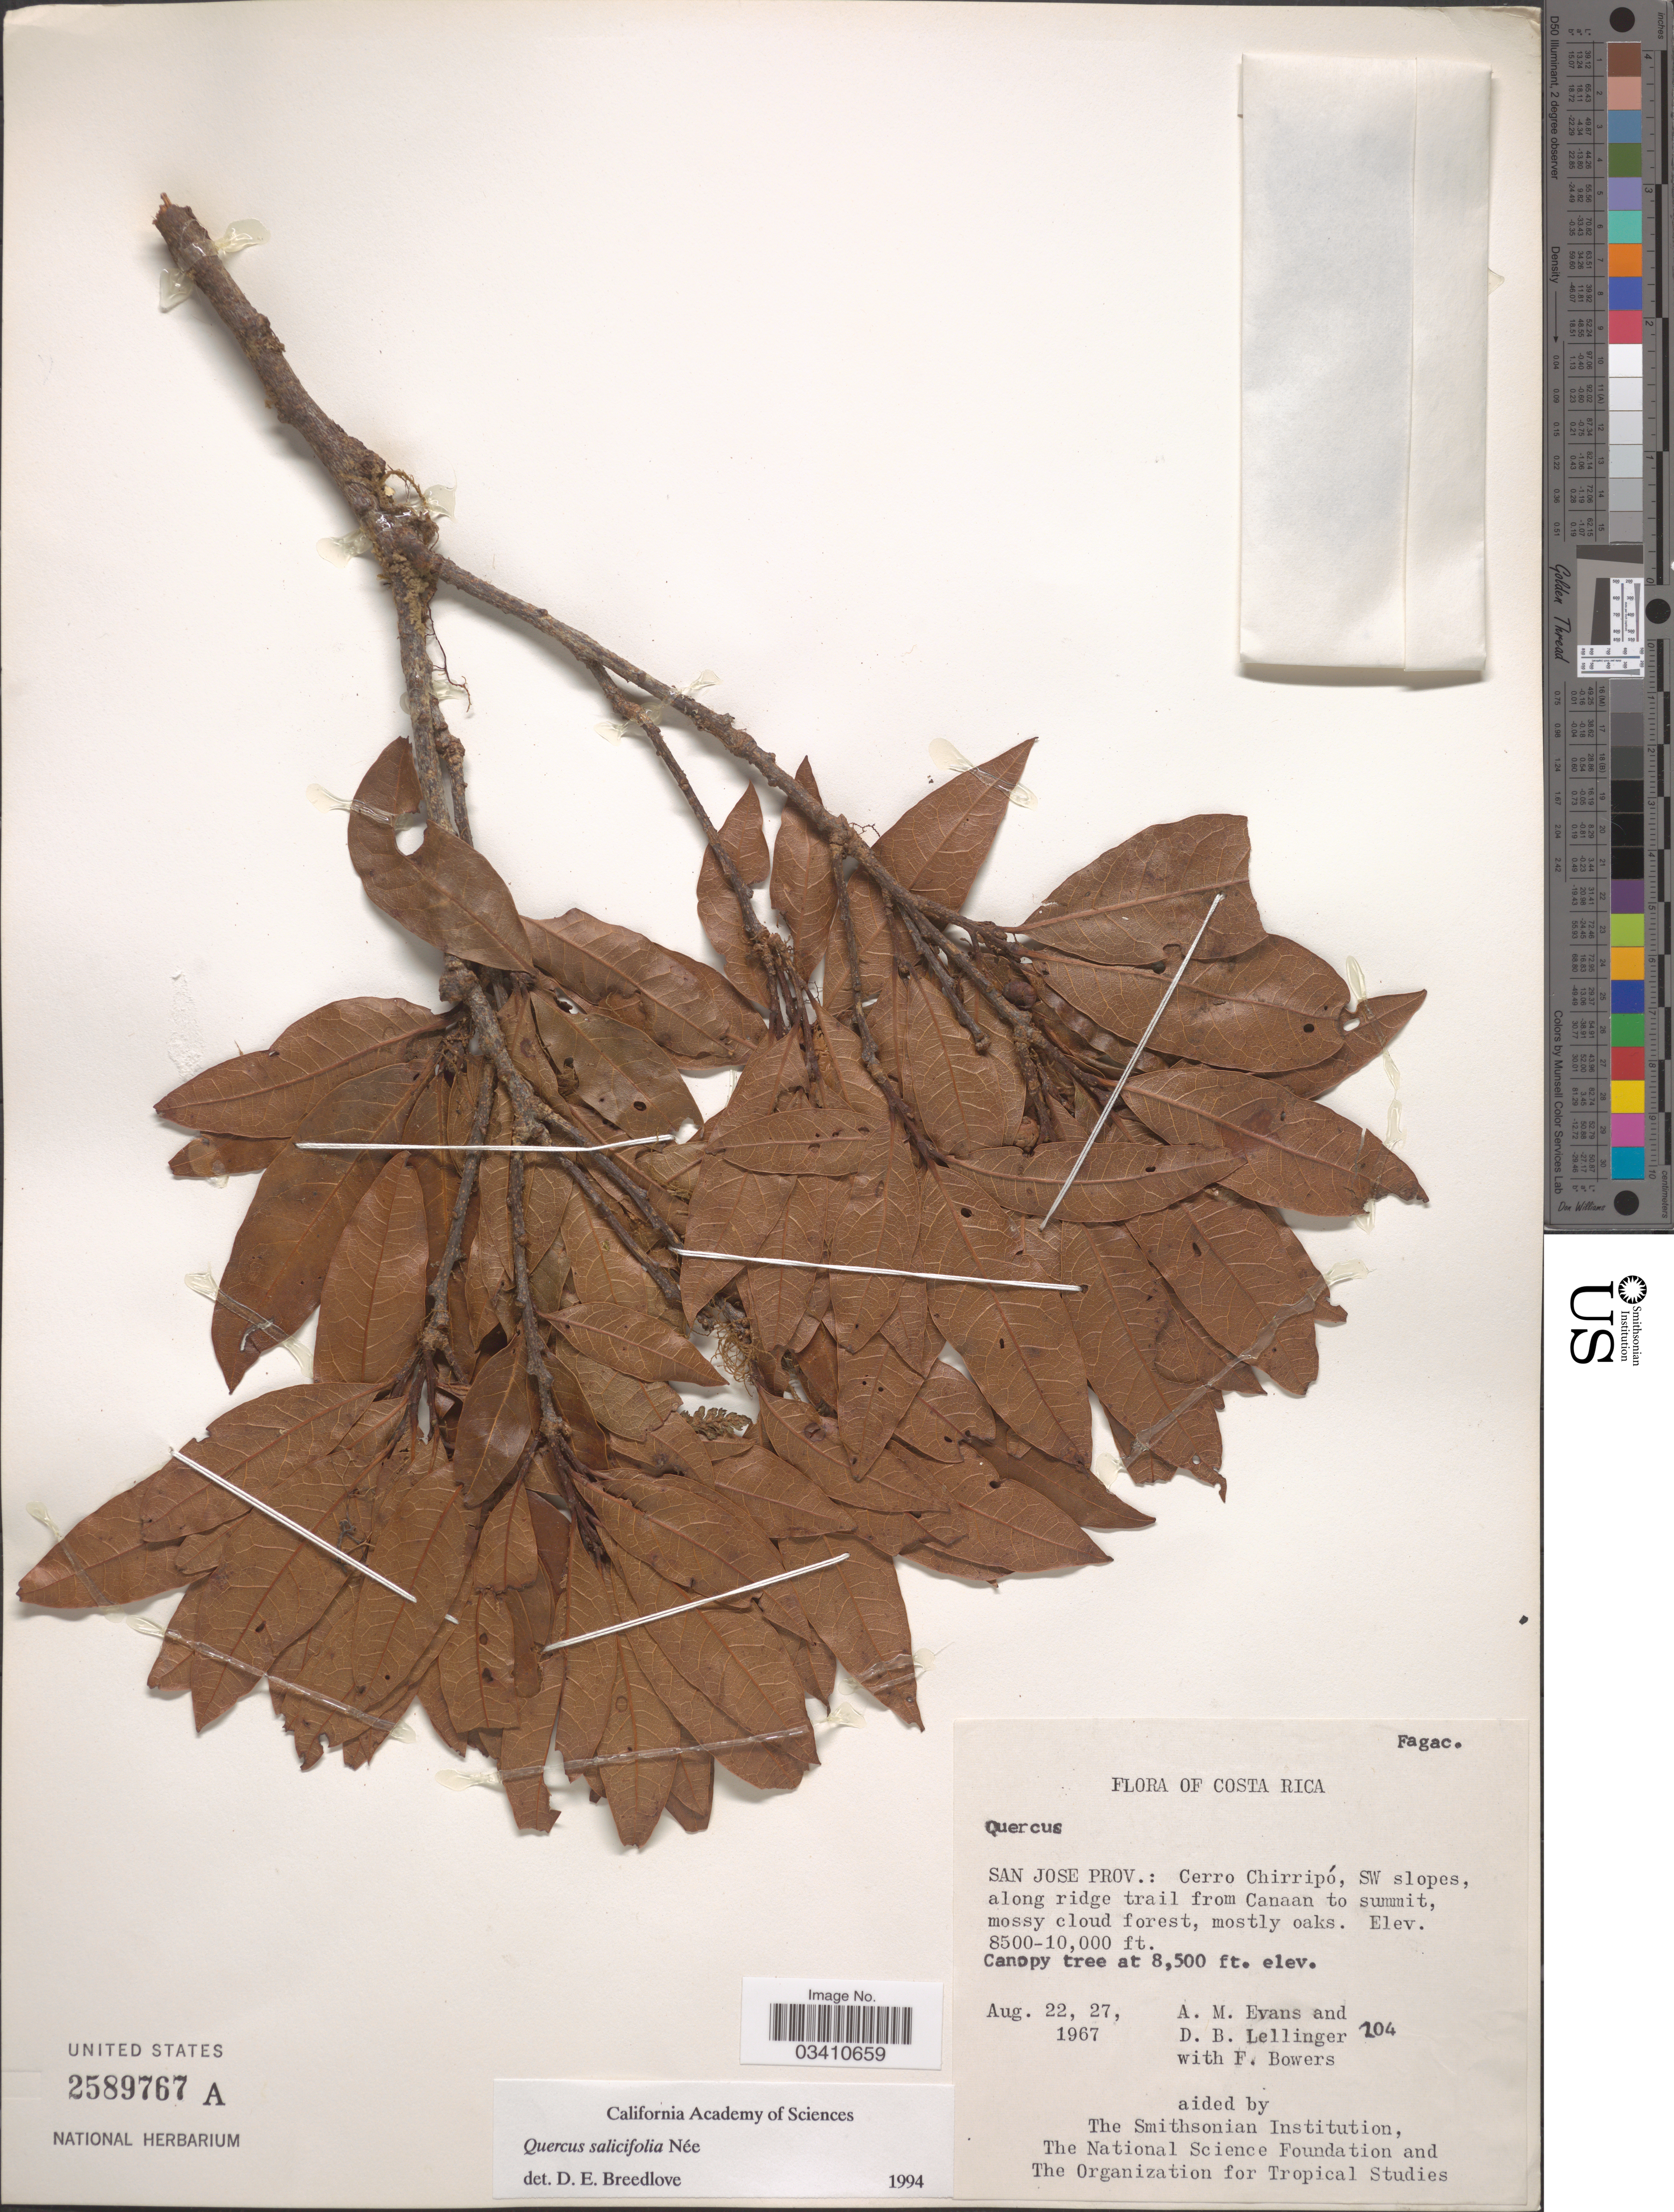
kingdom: Plantae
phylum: Tracheophyta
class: Magnoliopsida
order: Fagales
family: Fagaceae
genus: Quercus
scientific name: Quercus salicifolia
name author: Née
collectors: A. M. Evans, D. B. Lellinger & F. Bowers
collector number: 204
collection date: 1967-08-22/1967-08-27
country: Costa Rica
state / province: San José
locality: Cerro Chirripó, SW slopes, along ridge trail from Canaan to summit.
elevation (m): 2591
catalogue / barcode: US 2589767A